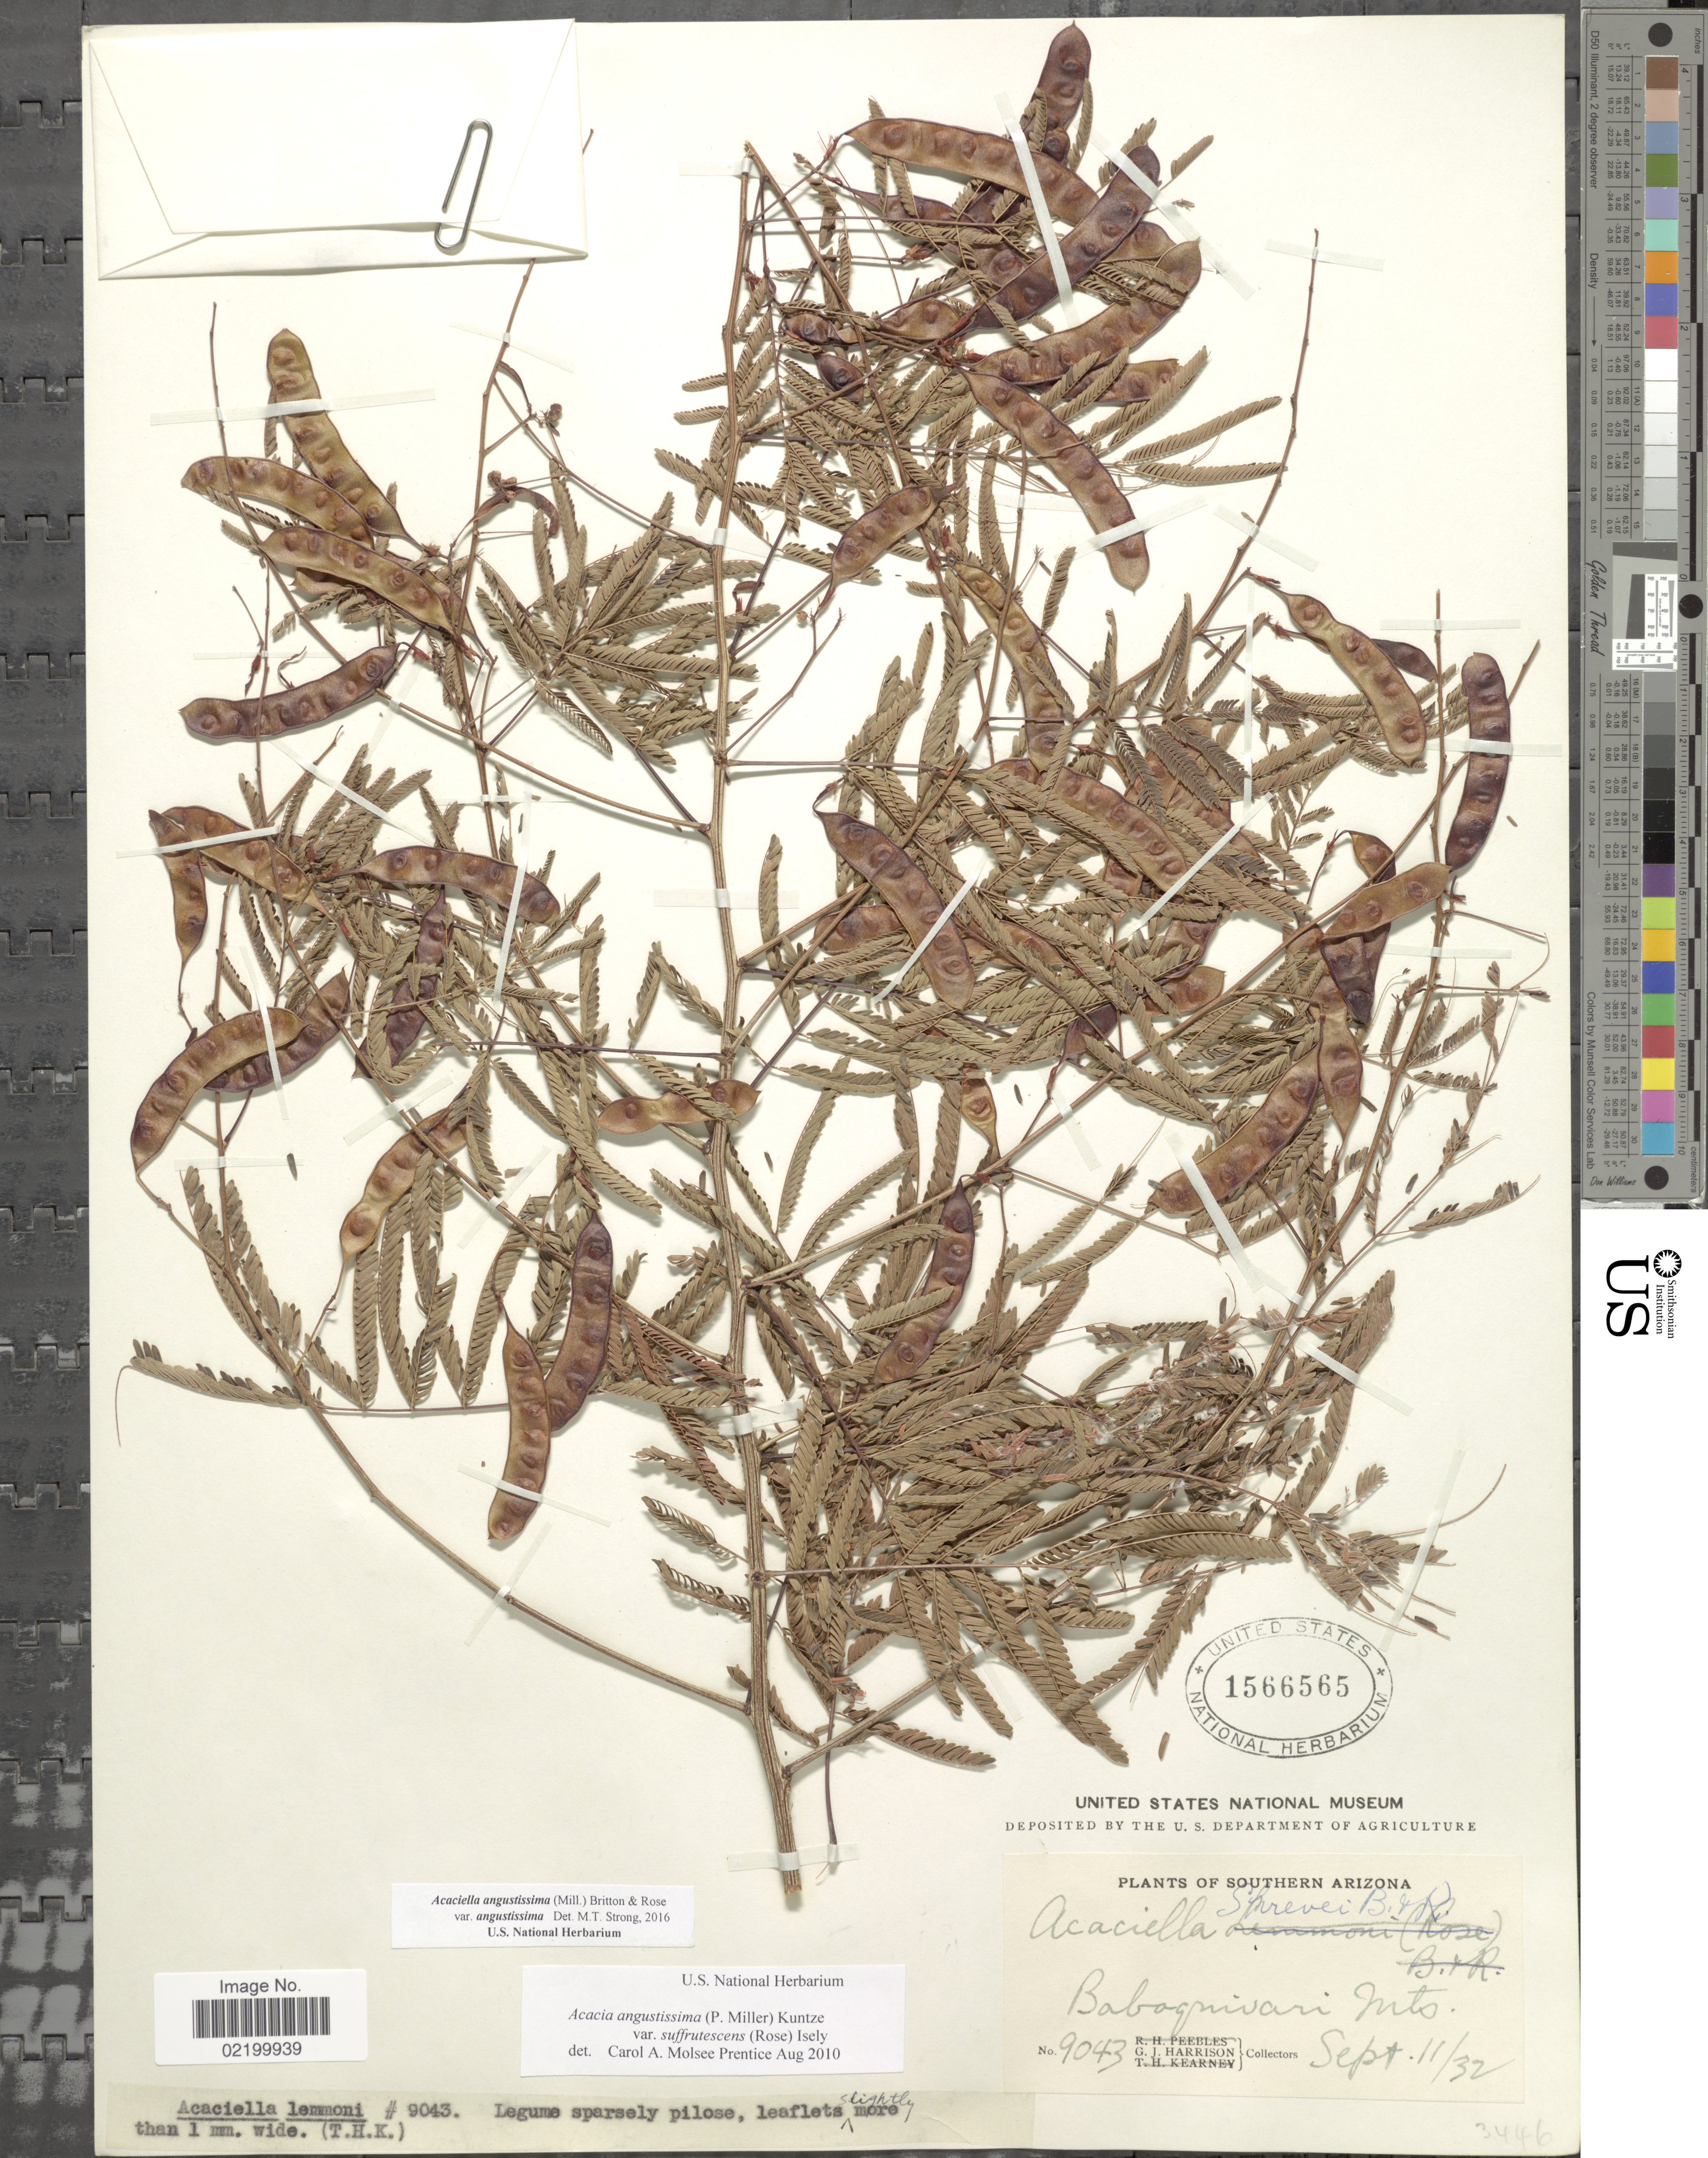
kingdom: Plantae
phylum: Tracheophyta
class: Magnoliopsida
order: Fabales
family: Fabaceae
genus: Acaciella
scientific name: Acaciella angustissima var. angustissima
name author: (Mill.) Britton & Rose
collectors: G. J. Harrison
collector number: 9043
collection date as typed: Transcribed d/m/y: 11/9/32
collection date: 1932-09-11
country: United States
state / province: Arizona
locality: Southern Arizona. Baboquivari mts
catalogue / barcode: US 1566565